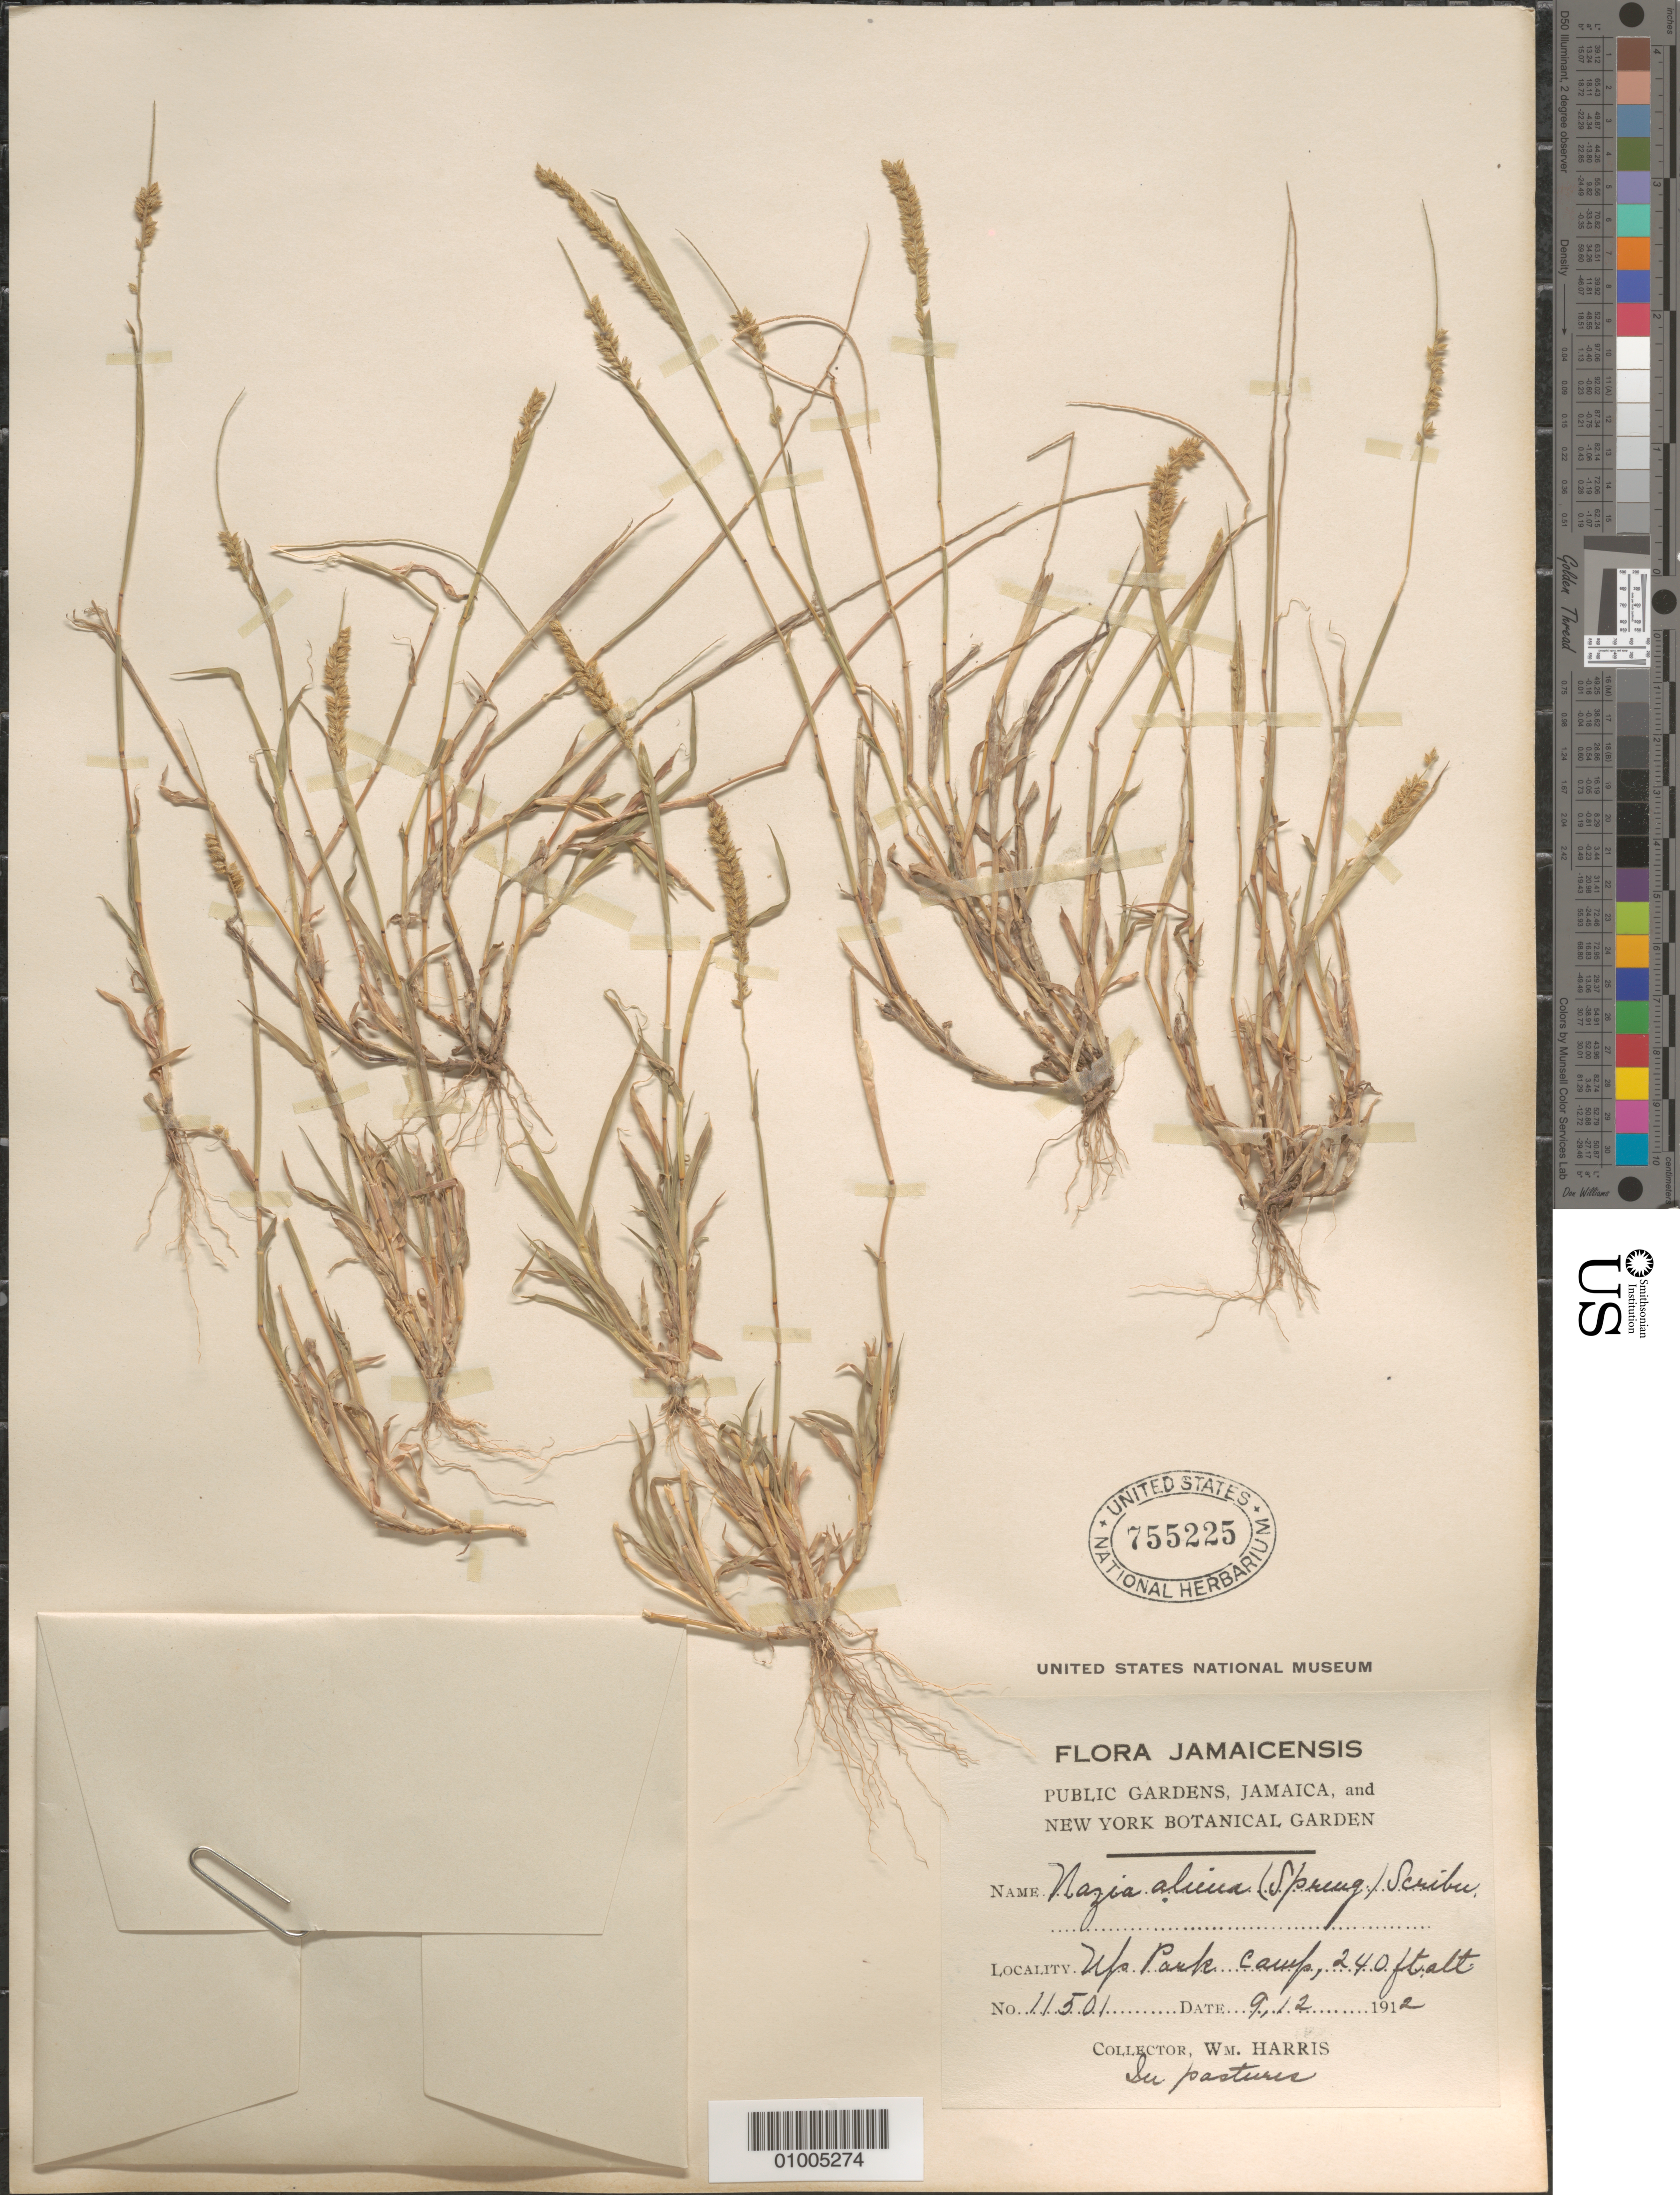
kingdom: Plantae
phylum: Tracheophyta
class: Liliopsida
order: Poales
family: Poaceae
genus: Tragus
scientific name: Tragus berteronianus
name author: Schult.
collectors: W. H. Harris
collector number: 11501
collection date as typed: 09 Dec 1912 or 12 Sep 1912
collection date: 1912-09-12 or 1912-12-09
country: Jamaica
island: Jamaica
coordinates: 0 N, 0 E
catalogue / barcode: US 755255